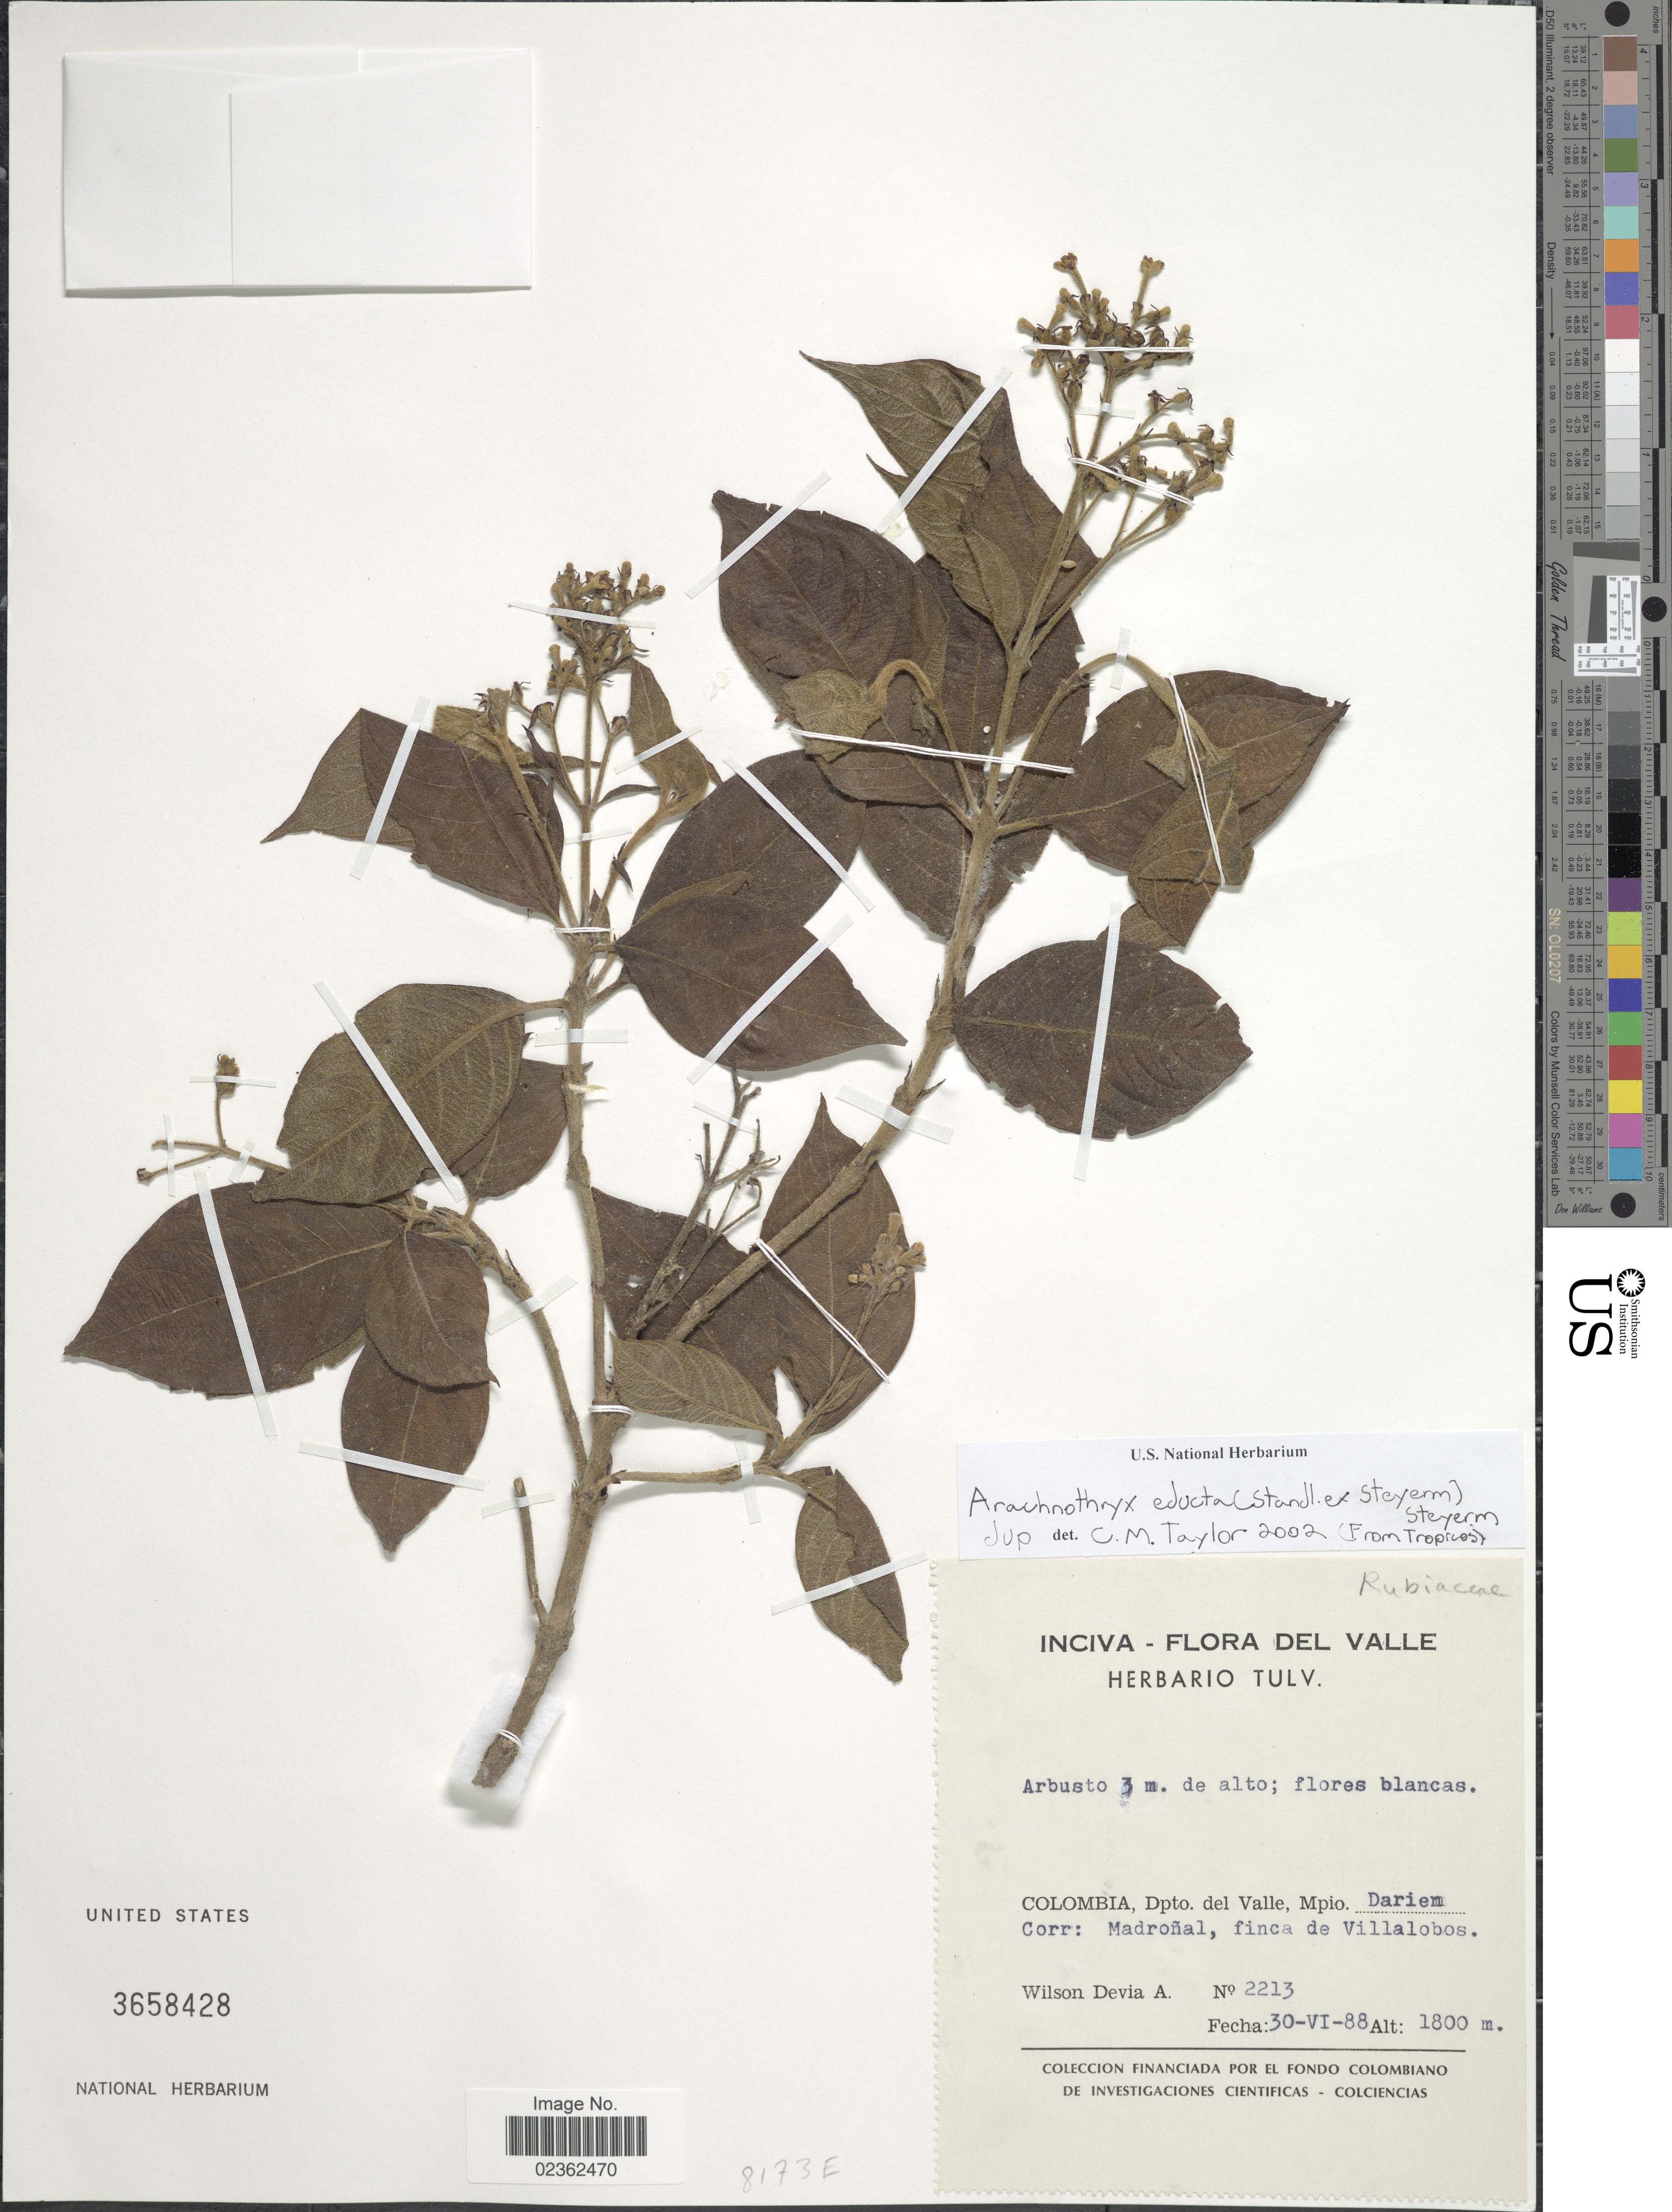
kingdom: Plantae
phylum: Tracheophyta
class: Magnoliopsida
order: Gentianales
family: Rubiaceae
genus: Arachnothryx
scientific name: Arachnothryx educta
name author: (Standl. ex Steyerm.) Steyerm.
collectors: W. Devia A.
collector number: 2213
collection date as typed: Transcribed d/m/y: 30/6/88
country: Colombia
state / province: Valle del Cauca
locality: Dpto. del Valle, Mpio. Darien, Corr: Madronal, finca de Villalobos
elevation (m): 1800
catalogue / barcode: US 3658428